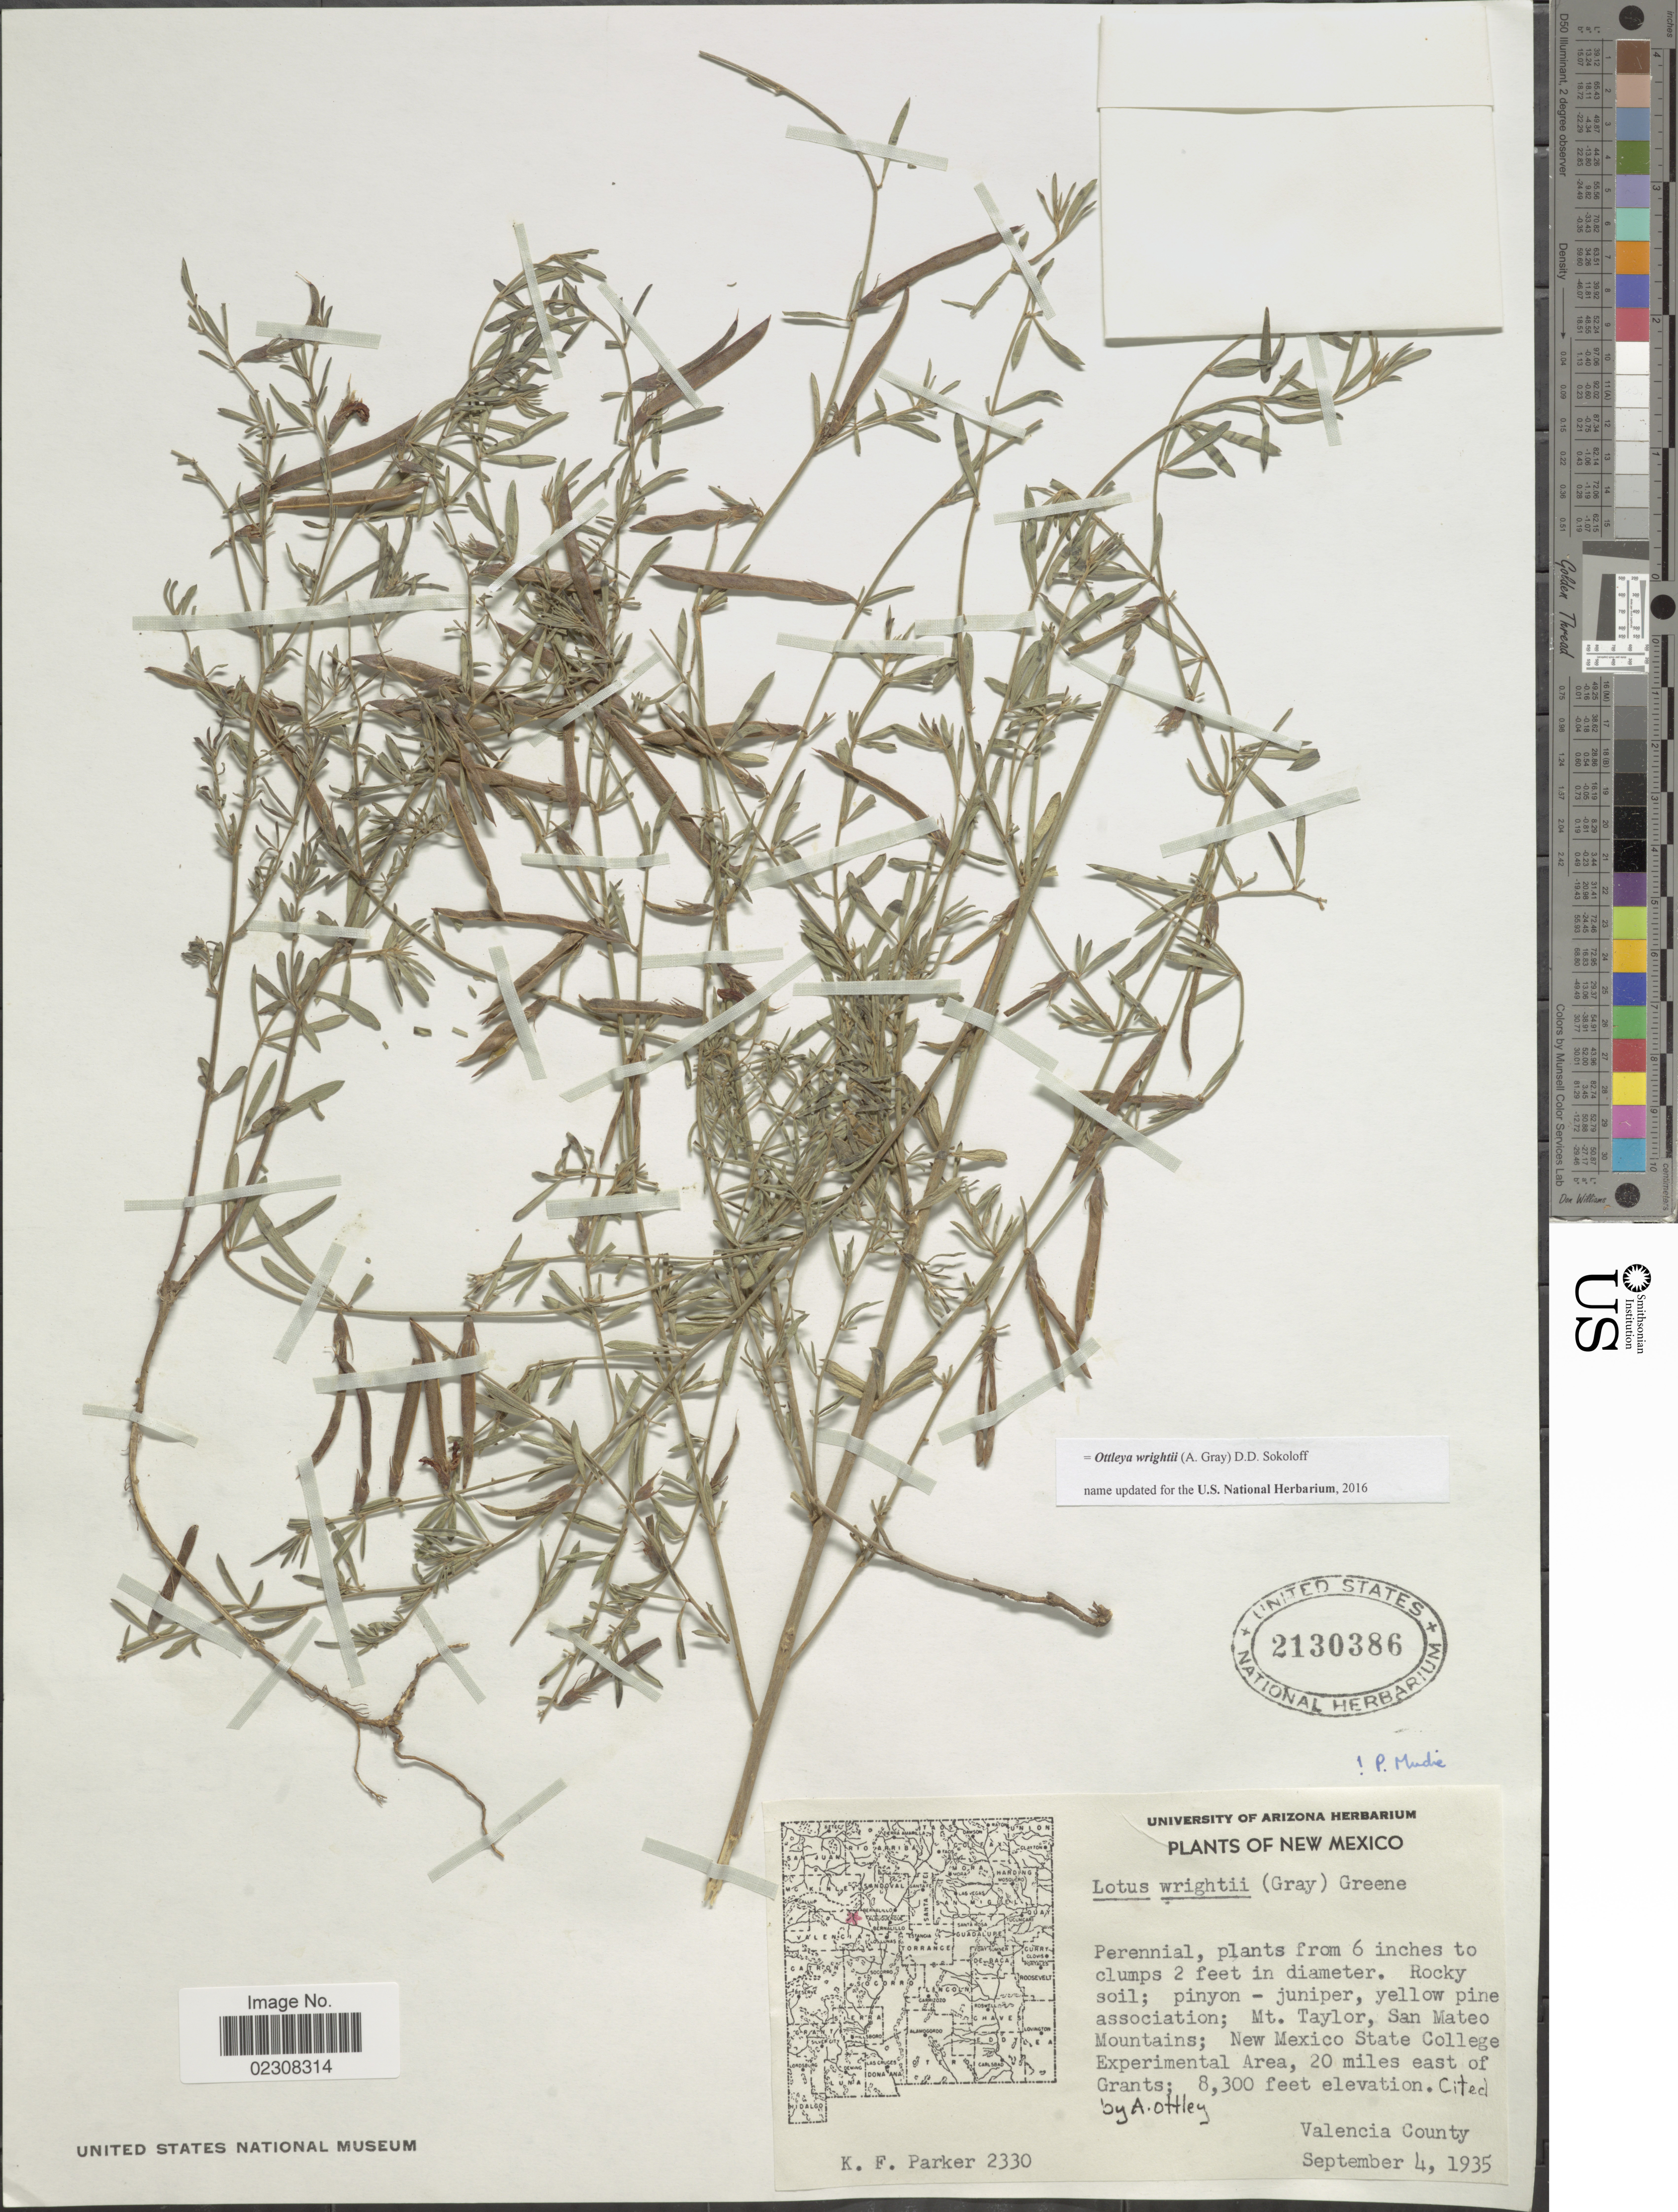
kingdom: Plantae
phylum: Tracheophyta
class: Magnoliopsida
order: Fabales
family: Fabaceae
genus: Ottleya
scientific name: Ottleya wrightii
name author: (A. Gray) D.D. Sokoloff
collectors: K. F. Parker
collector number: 2330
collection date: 1935-09-04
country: United States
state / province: New Mexico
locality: Mt. Taylor, San Mateo Mountains, New Mexico State College Experimental Area, 20 miles east of Grants, Valencia County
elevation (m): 2530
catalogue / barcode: US 2130386